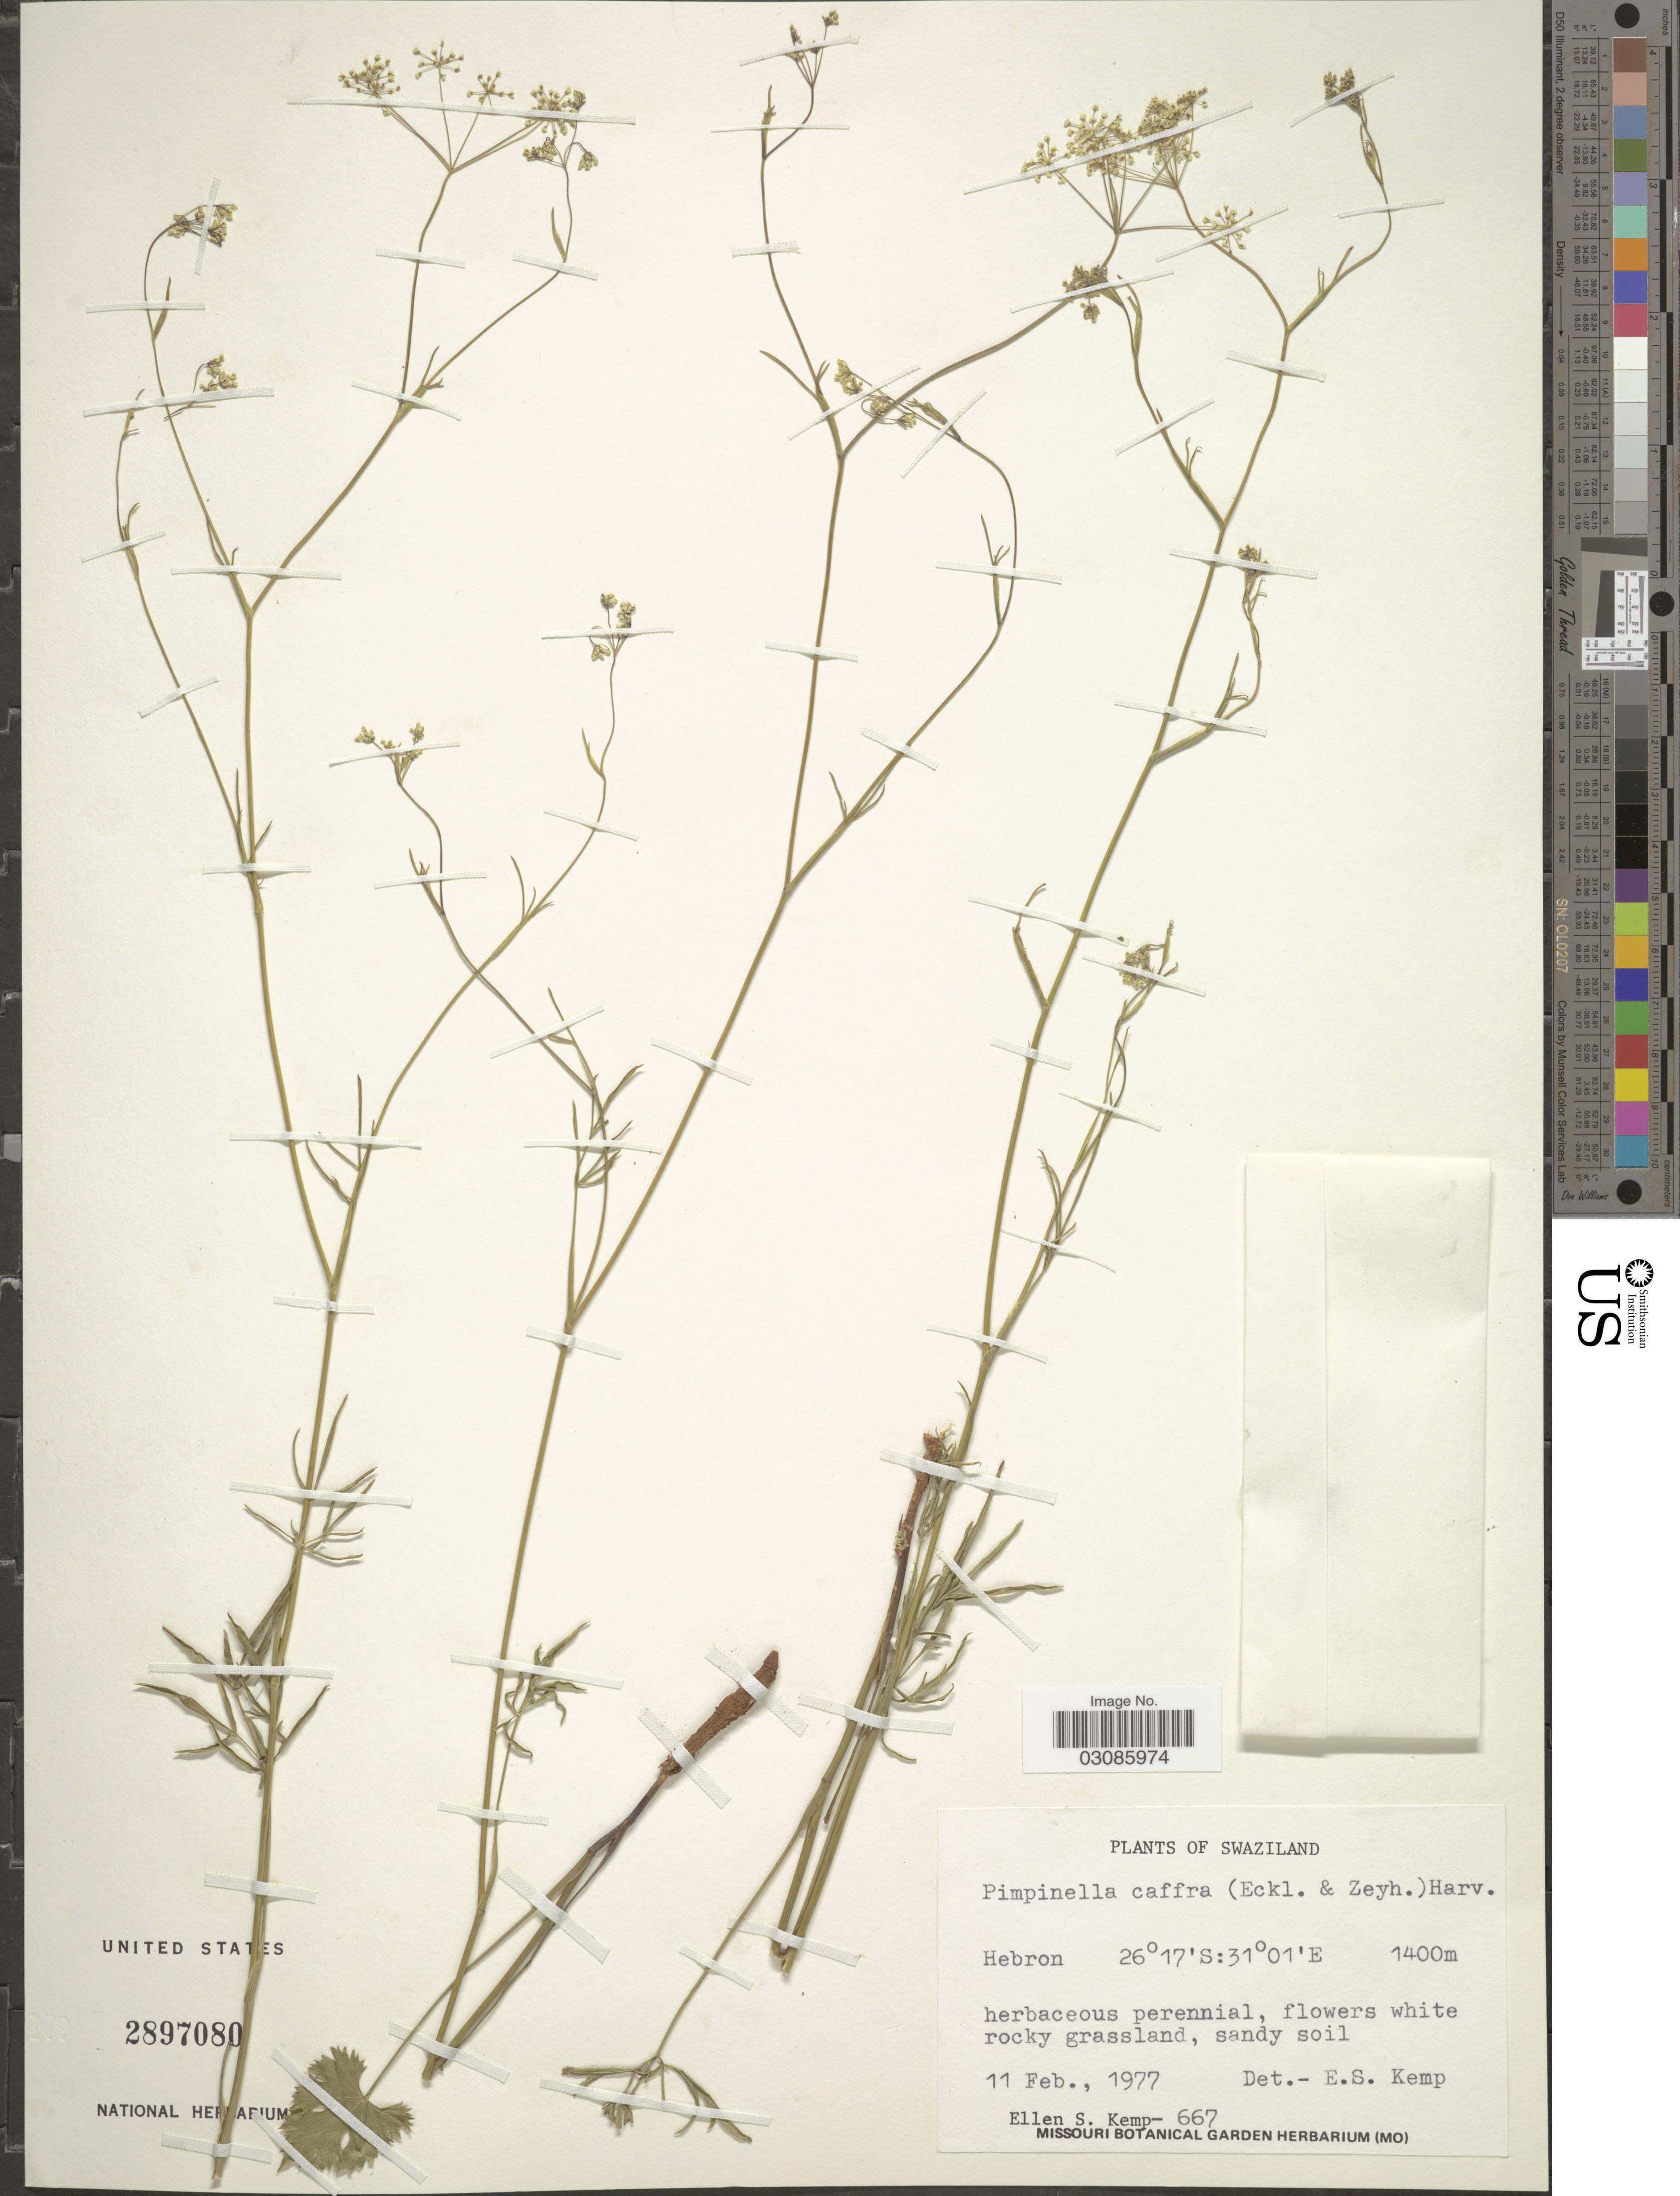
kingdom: Plantae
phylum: Tracheophyta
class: Magnoliopsida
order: Apiales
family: Apiaceae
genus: Pimpinella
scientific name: Pimpinella caffra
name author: (Eckl. & Zeyh.) D. Dietr.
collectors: E. S. Kemp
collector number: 667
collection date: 1977-02-11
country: Eswatini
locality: Hebron.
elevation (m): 1400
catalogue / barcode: US 2897080